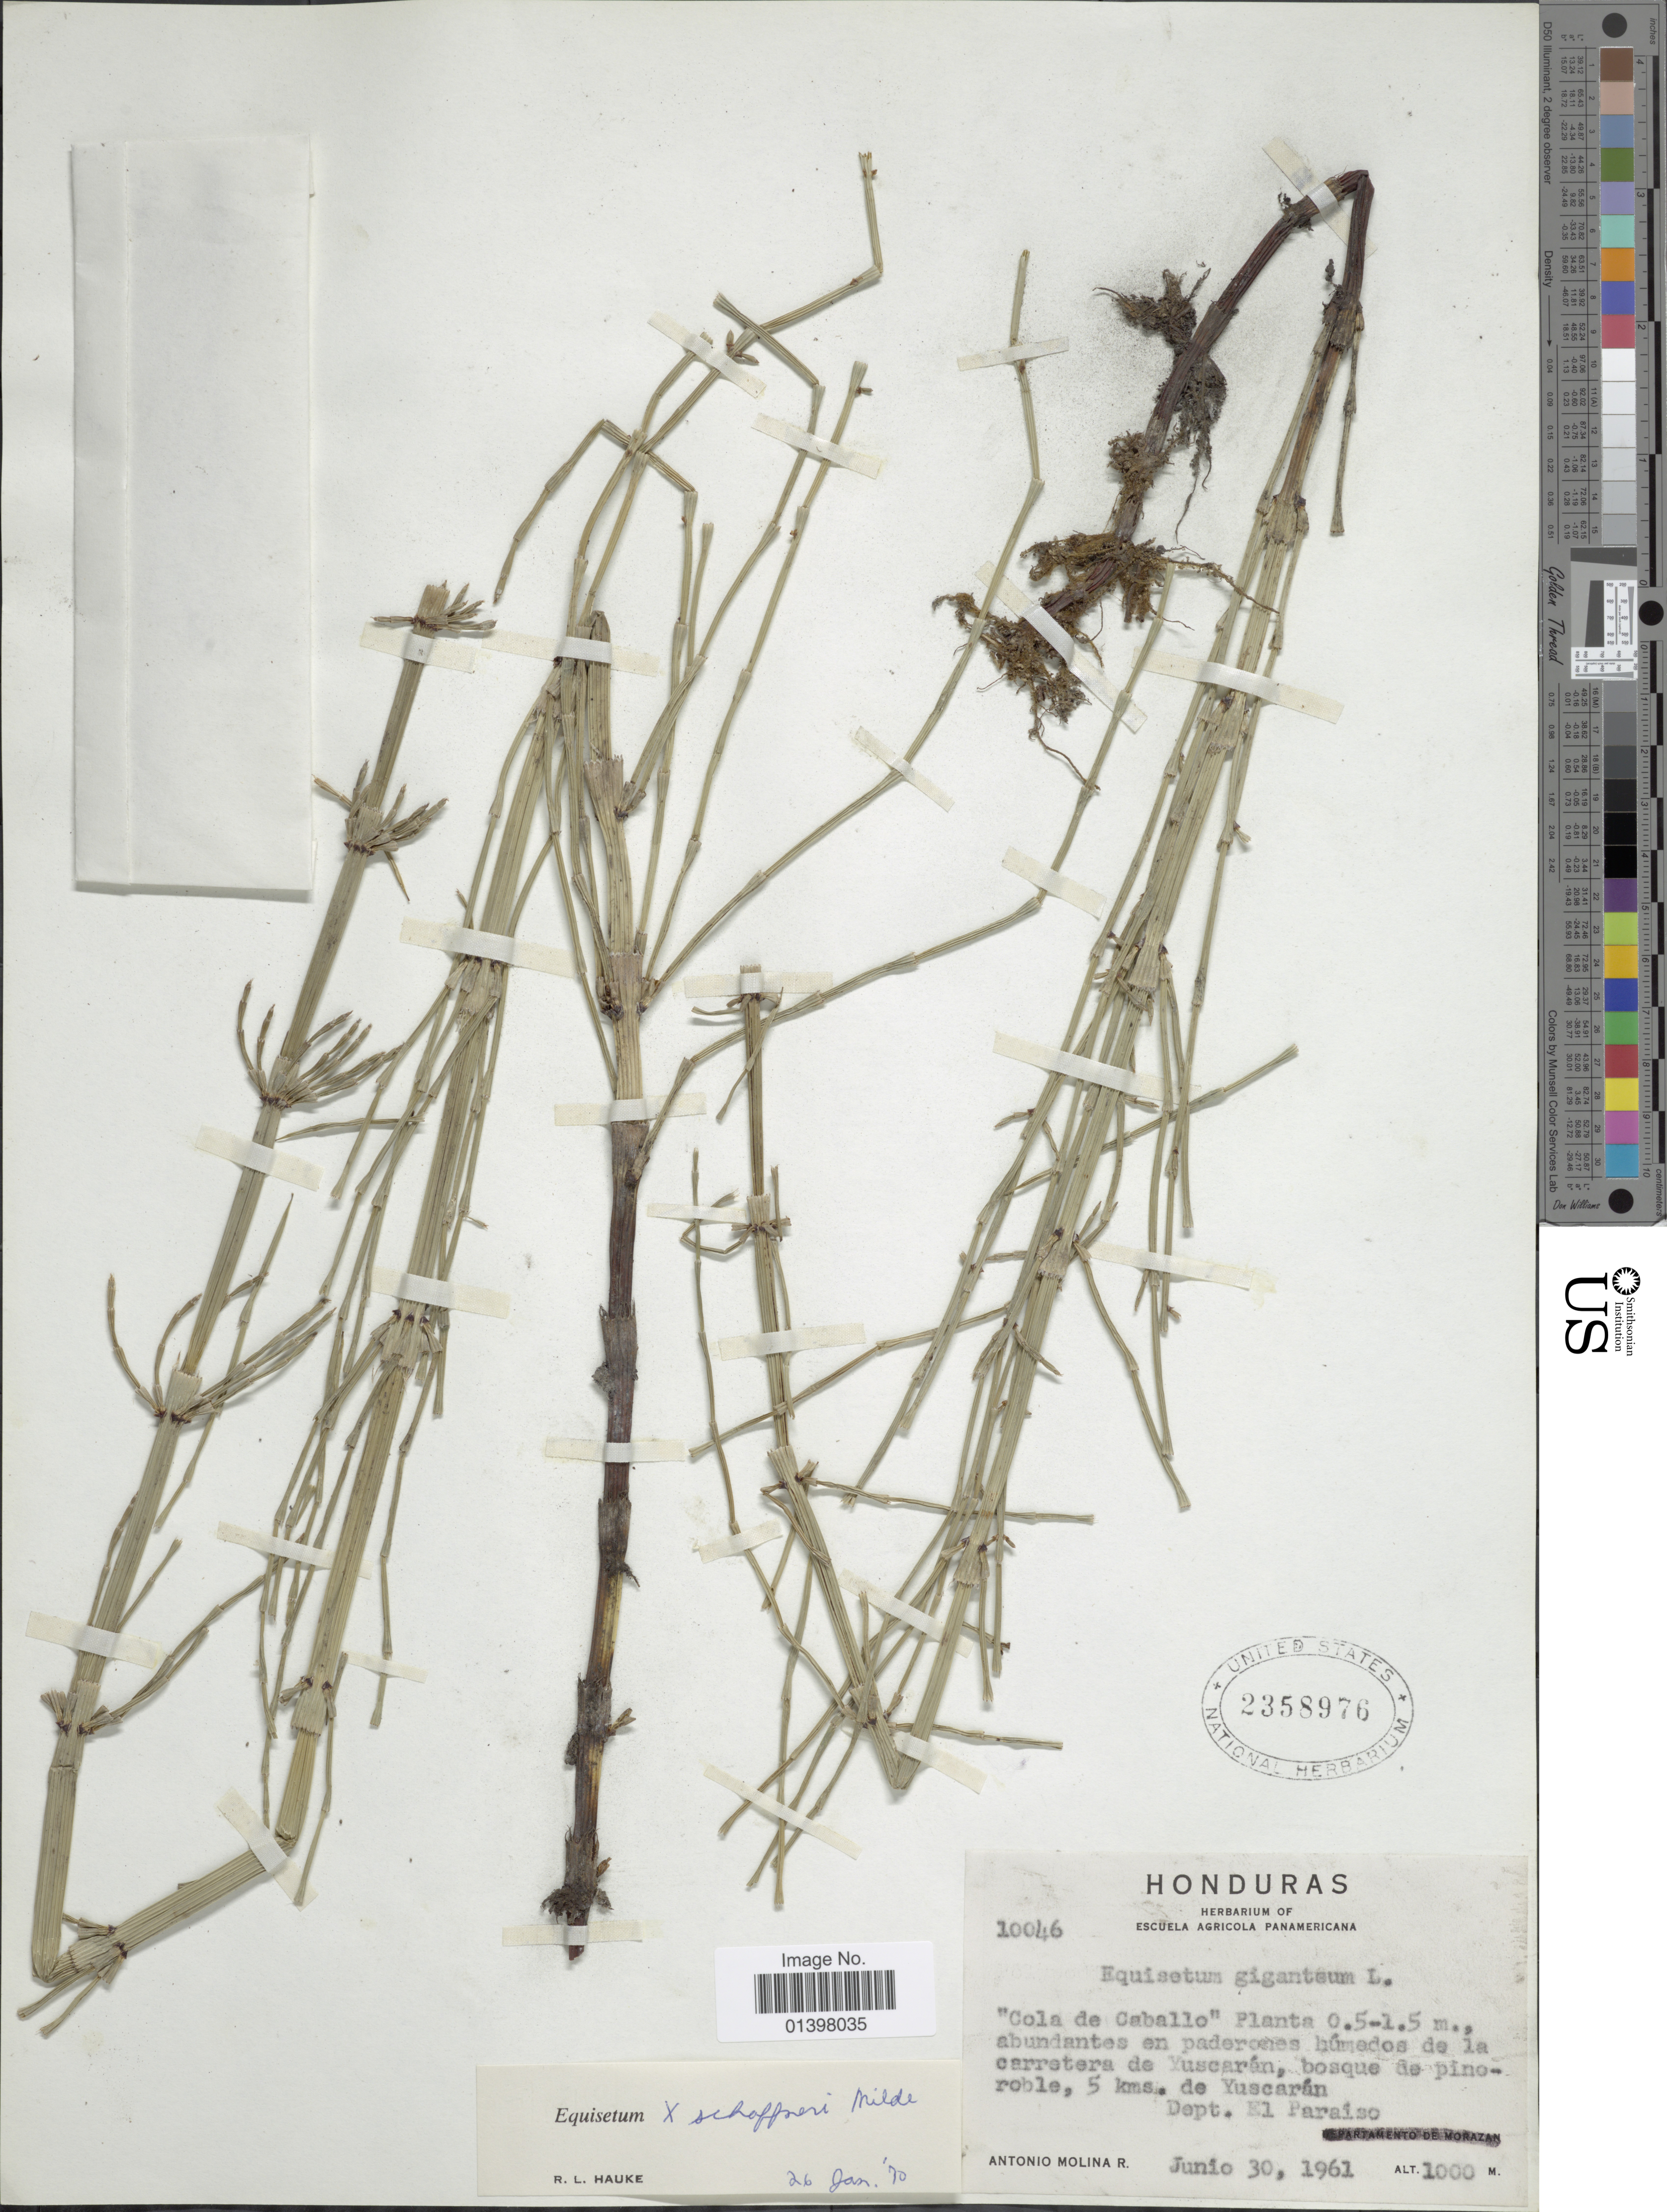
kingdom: Plantae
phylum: Tracheophyta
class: Polypodiopsida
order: Equisetales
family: Equisetaceae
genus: Equisetum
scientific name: Equisetum x schaffneri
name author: J. Milde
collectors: A. Molina R.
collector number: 10046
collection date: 1961-06-30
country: Honduras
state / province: El Paraíso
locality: Abundantes en paderoenes húmedos de la carretera de Yuscarán, bosque de pinoroble, 5 kms de Yuscarán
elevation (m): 1000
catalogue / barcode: US 2358976